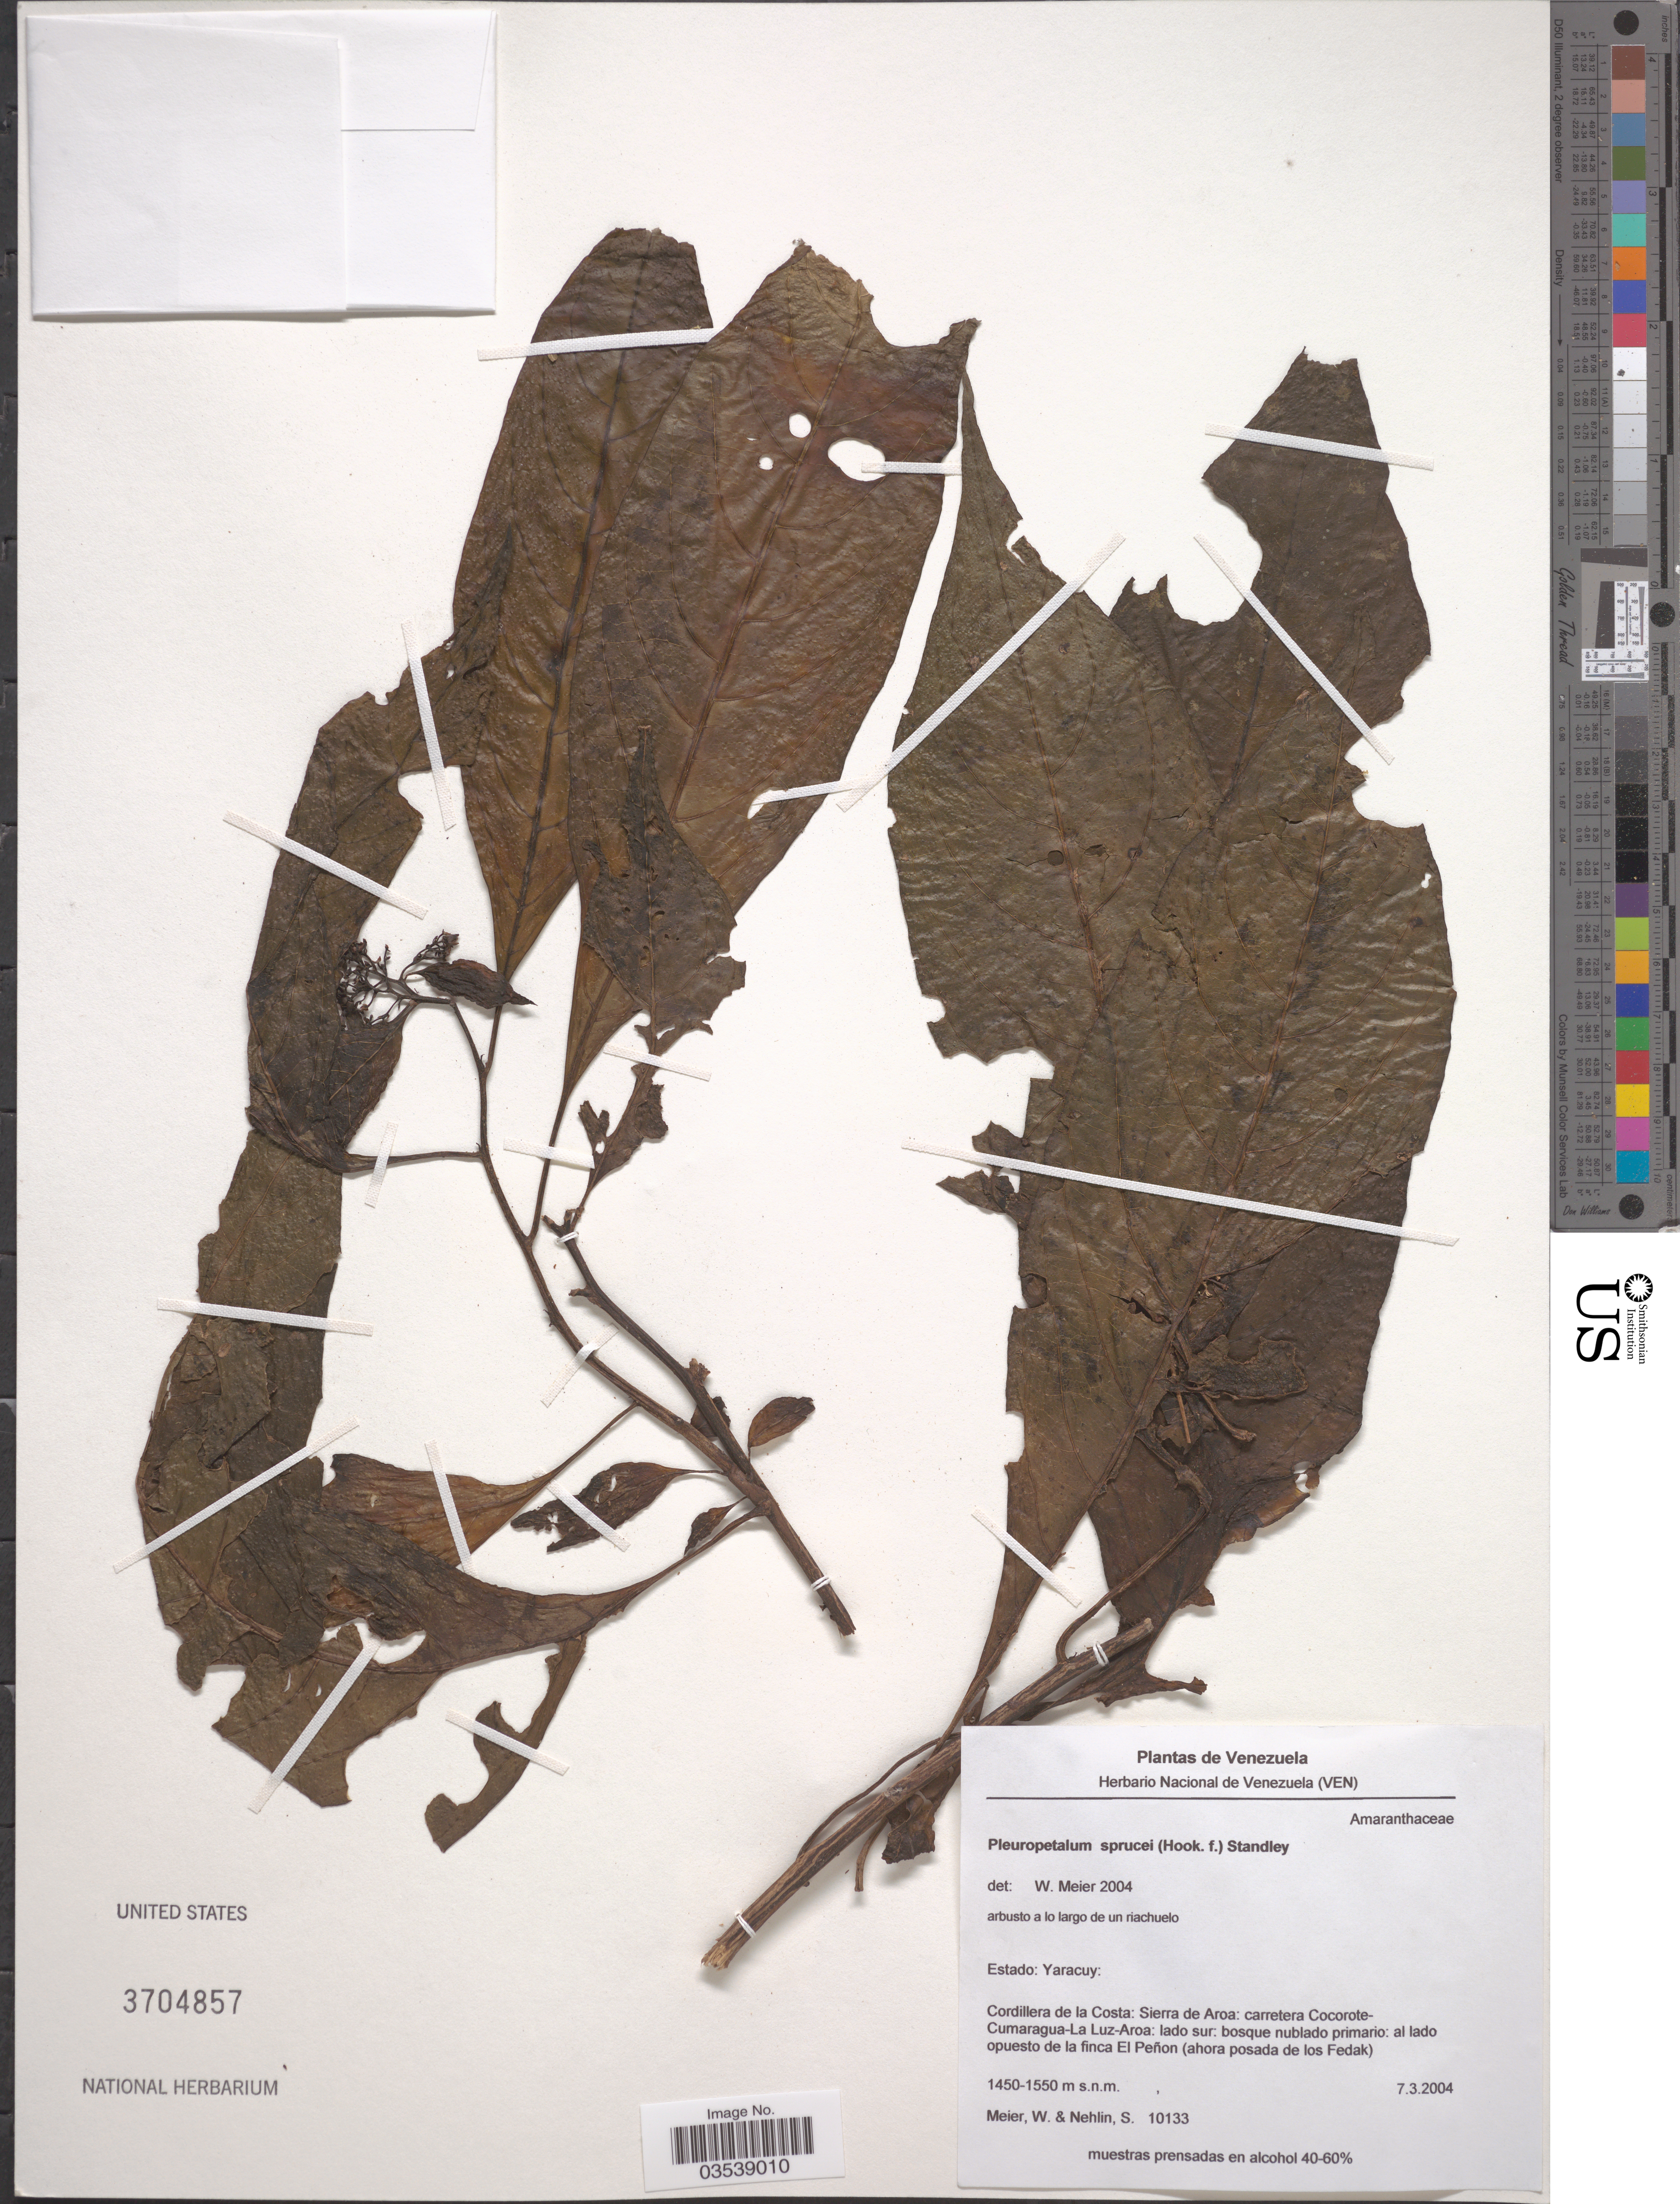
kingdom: Plantae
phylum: Tracheophyta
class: Magnoliopsida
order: Caryophyllales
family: Amaranthaceae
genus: Pleuropetalum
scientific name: Pleuropetalum sprucei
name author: (Hook. f.) Standl.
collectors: W. Meier & S. Nehlin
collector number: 10133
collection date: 2004-03-07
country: Venezuela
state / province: Yaracuy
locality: Cordillera de la Costa: Sierra de Aroa: carretera Cocorote-Cumaragua-La Luz-Aroa: lado sur: al lado opuesto de la finca El Peñon (ahora posada de los Fedak).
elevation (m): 1450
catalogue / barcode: US 3704857